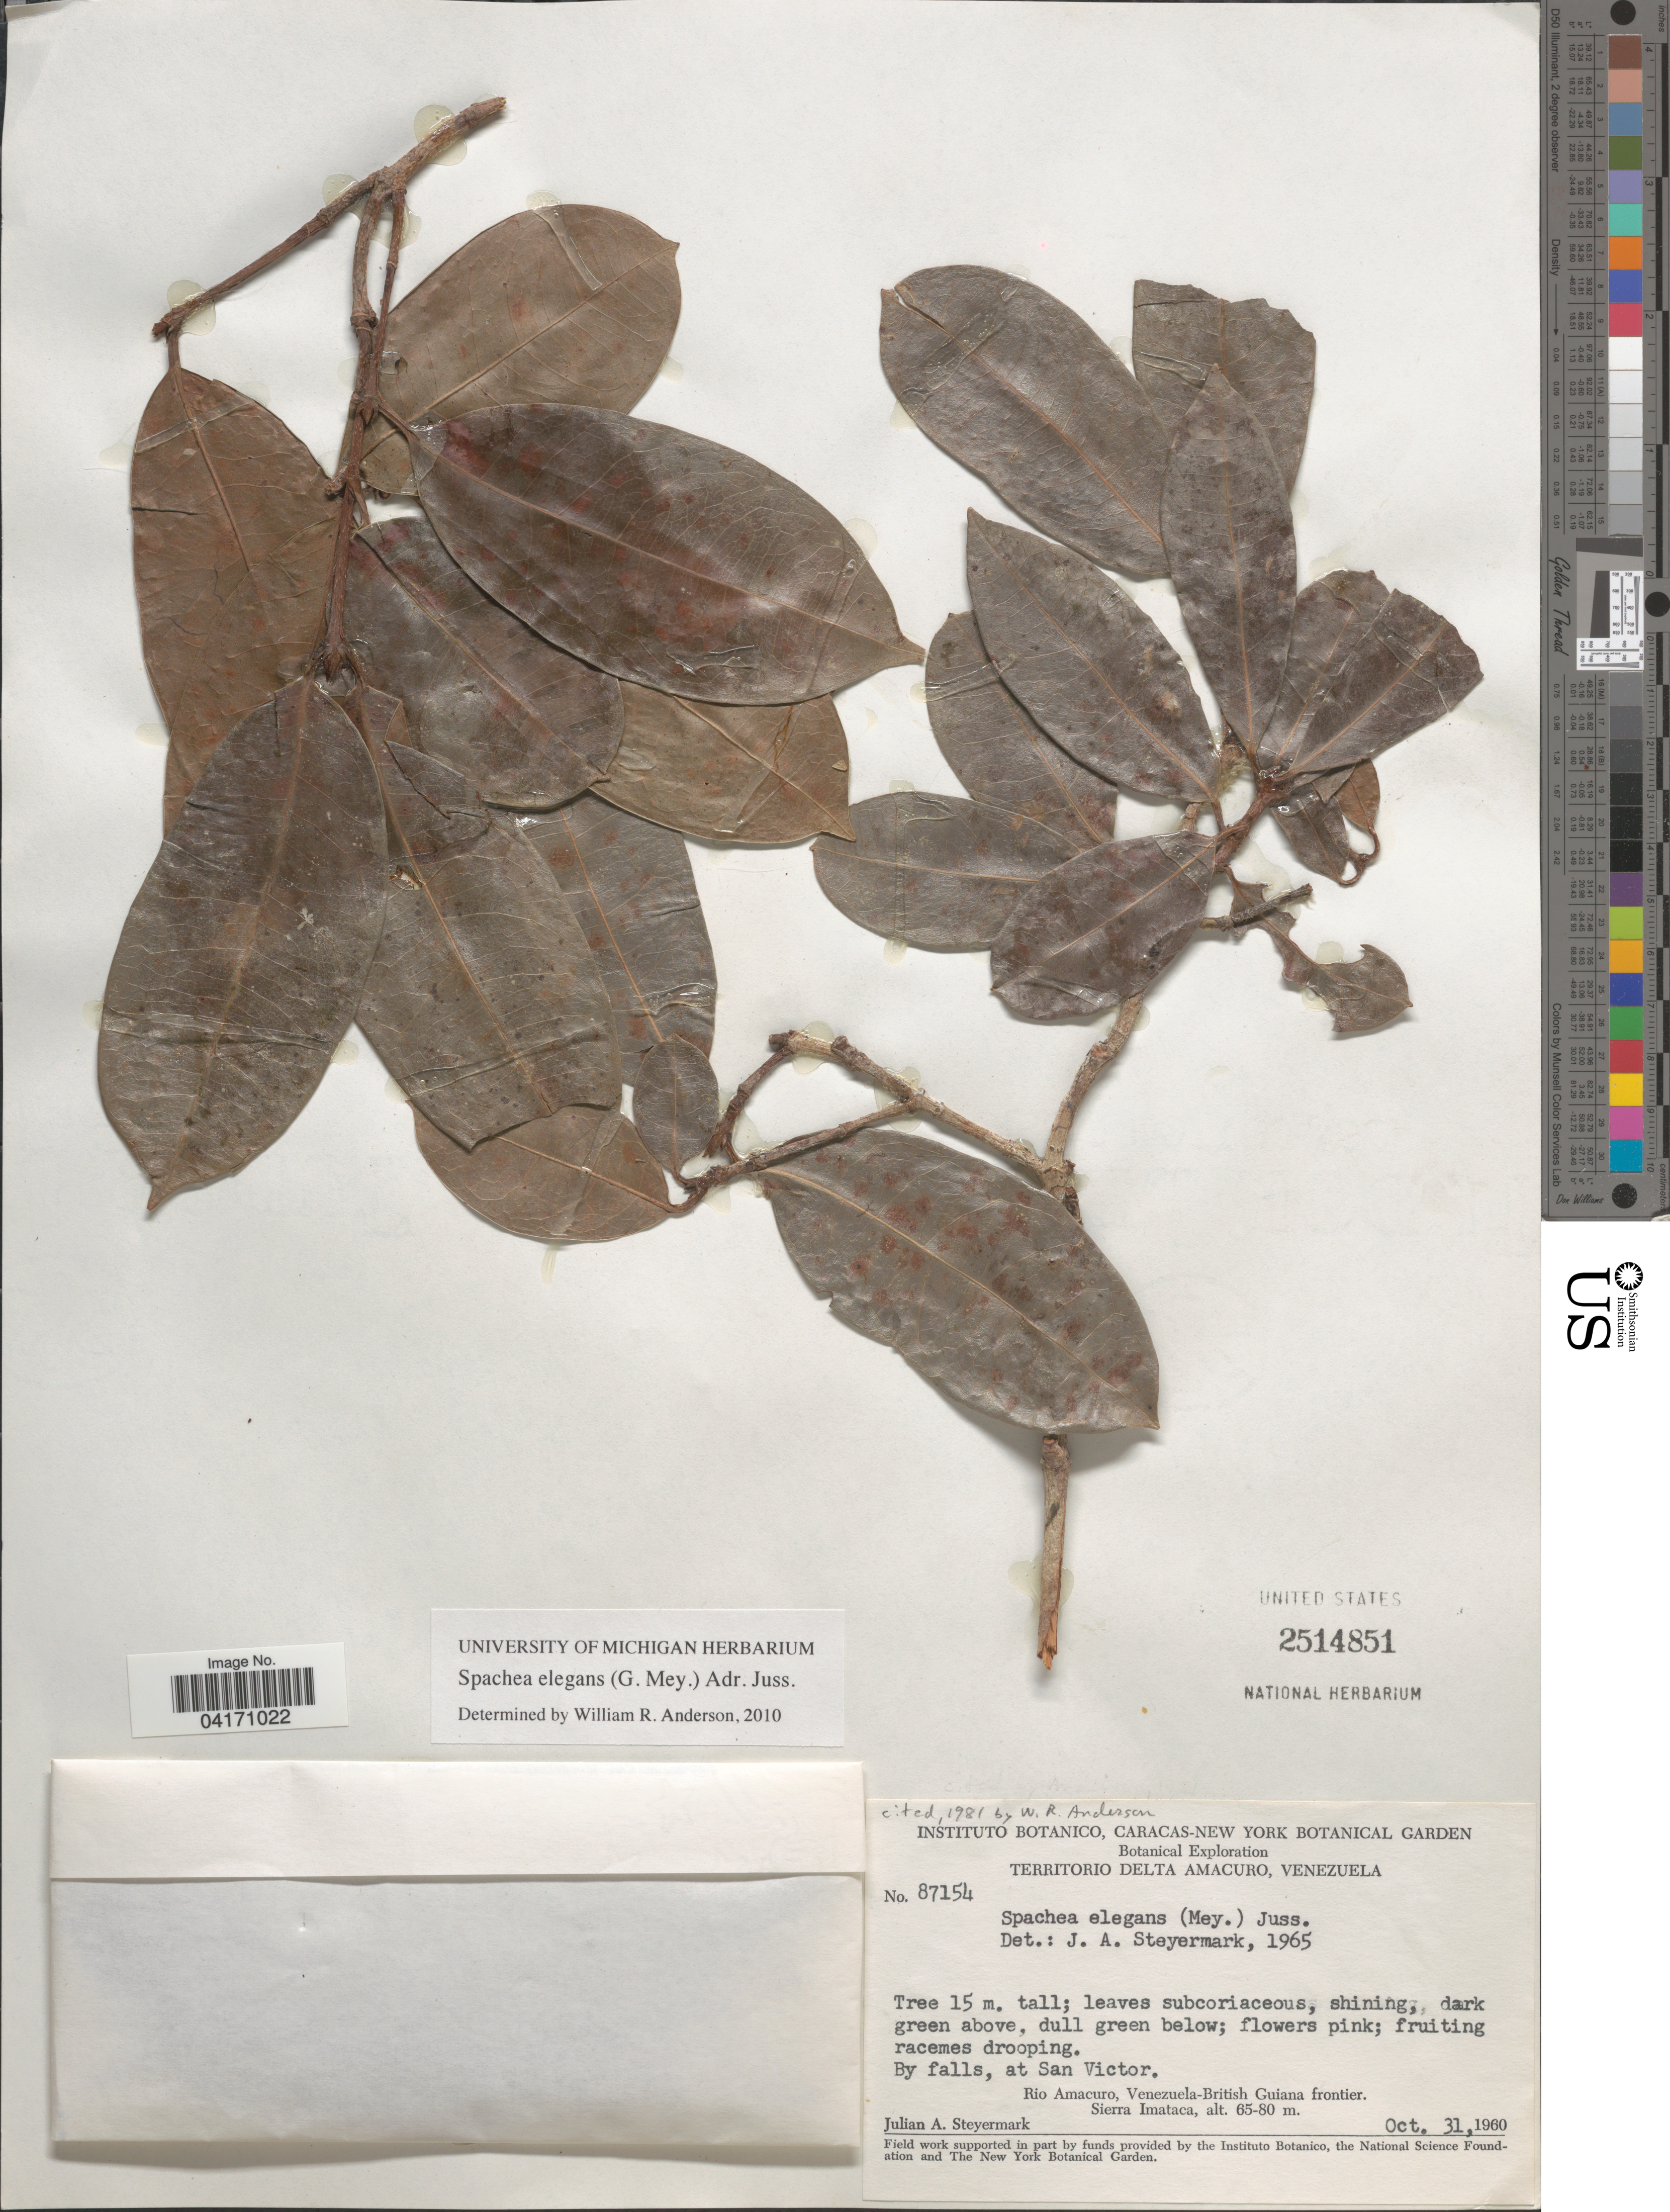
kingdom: Plantae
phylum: Tracheophyta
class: Magnoliopsida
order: Malpighiales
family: Malpighiaceae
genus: Spachea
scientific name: Spachea elegans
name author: A. Juss.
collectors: J. Steyermark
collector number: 87154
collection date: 1960-10-31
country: Venezuela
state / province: Delta Amacuro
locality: Botanical exploration territorio delta amacuro venezuela. By falls, at San Victor. Rio Amacuro, Venezuela-British Guiana frontier. Sierra Imataca.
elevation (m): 65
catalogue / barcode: US 2514851